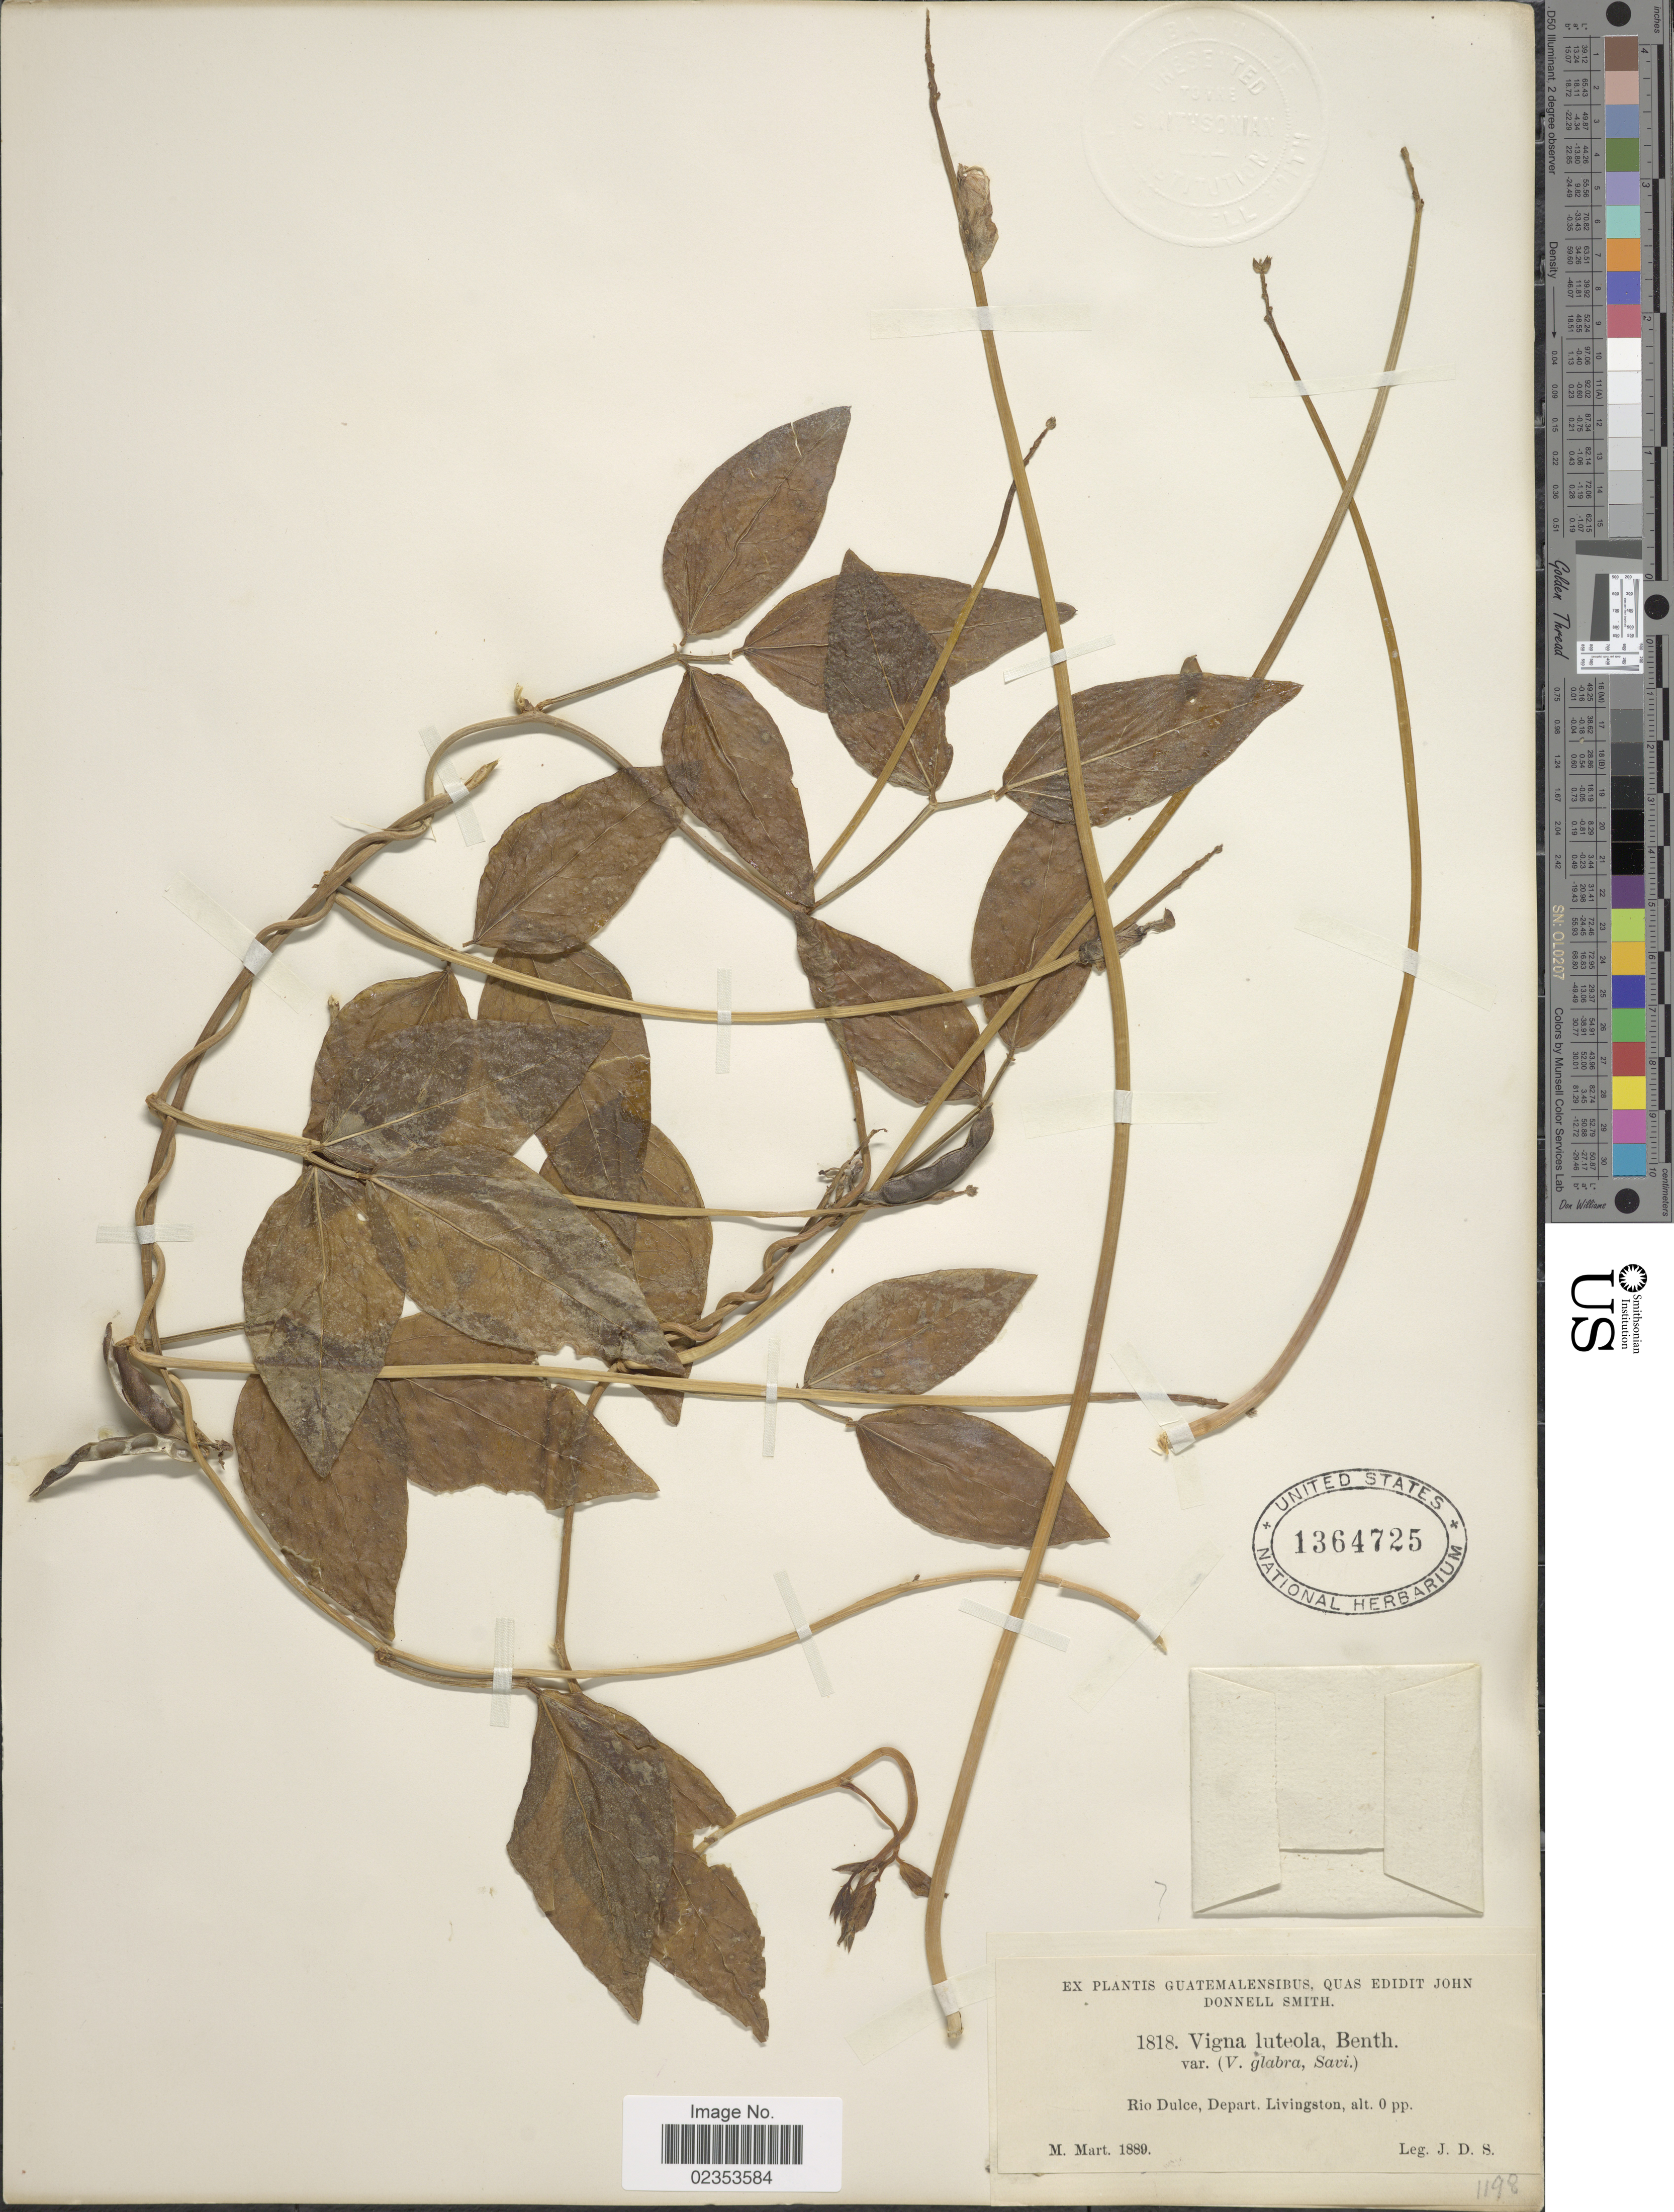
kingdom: Plantae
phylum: Tracheophyta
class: Magnoliopsida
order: Fabales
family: Fabaceae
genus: Vigna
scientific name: Vigna luteola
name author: (Jacq.) Benth.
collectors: J. Donnell Smith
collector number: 1818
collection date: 1889-03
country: Guatemala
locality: Guatemalensibus. Rio Dulce, Depart. Livingston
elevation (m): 0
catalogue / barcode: US 1364725